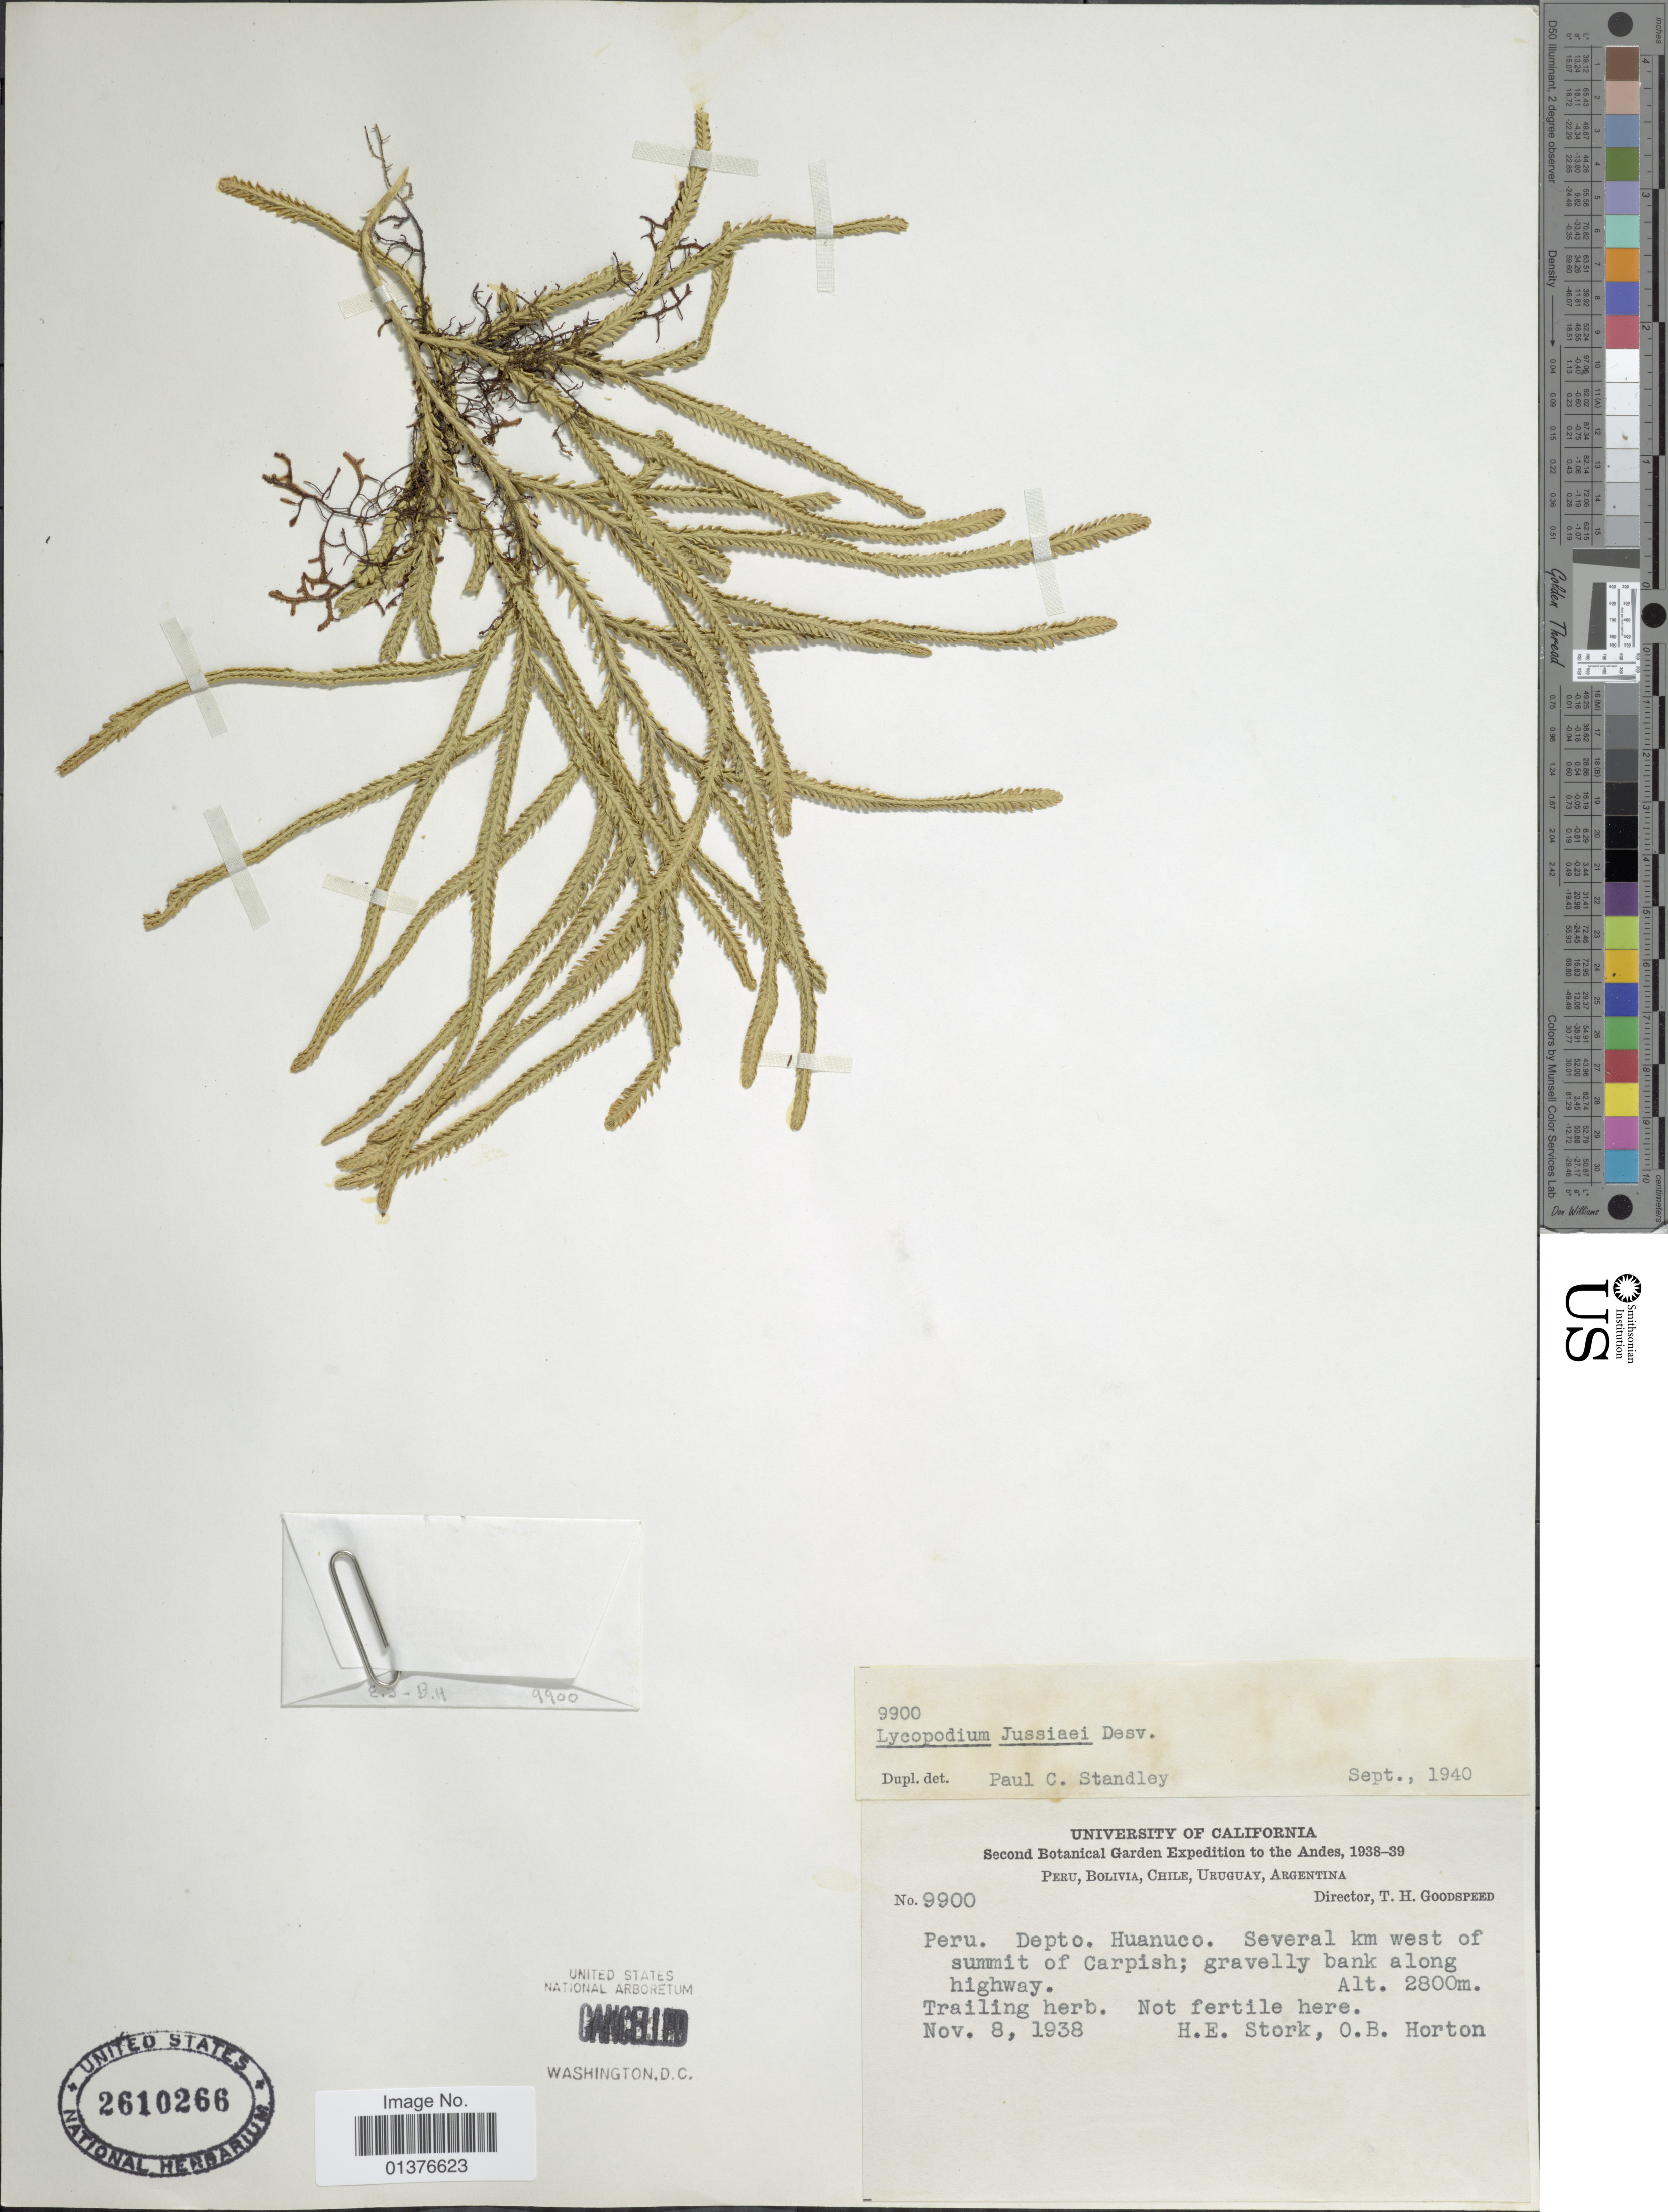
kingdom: Plantae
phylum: Tracheophyta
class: Lycopodiopsida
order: Lycopodiales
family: Lycopodiaceae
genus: Diphasium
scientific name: Diphasium jussiaei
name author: (Desv.) C. Presl ex Rothm.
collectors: H. E. Stork & O. B. Horton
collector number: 9900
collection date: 1938-11-08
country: Peru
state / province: Huánuco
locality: Several km west of summit of Carpish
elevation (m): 2800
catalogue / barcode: US 2610266